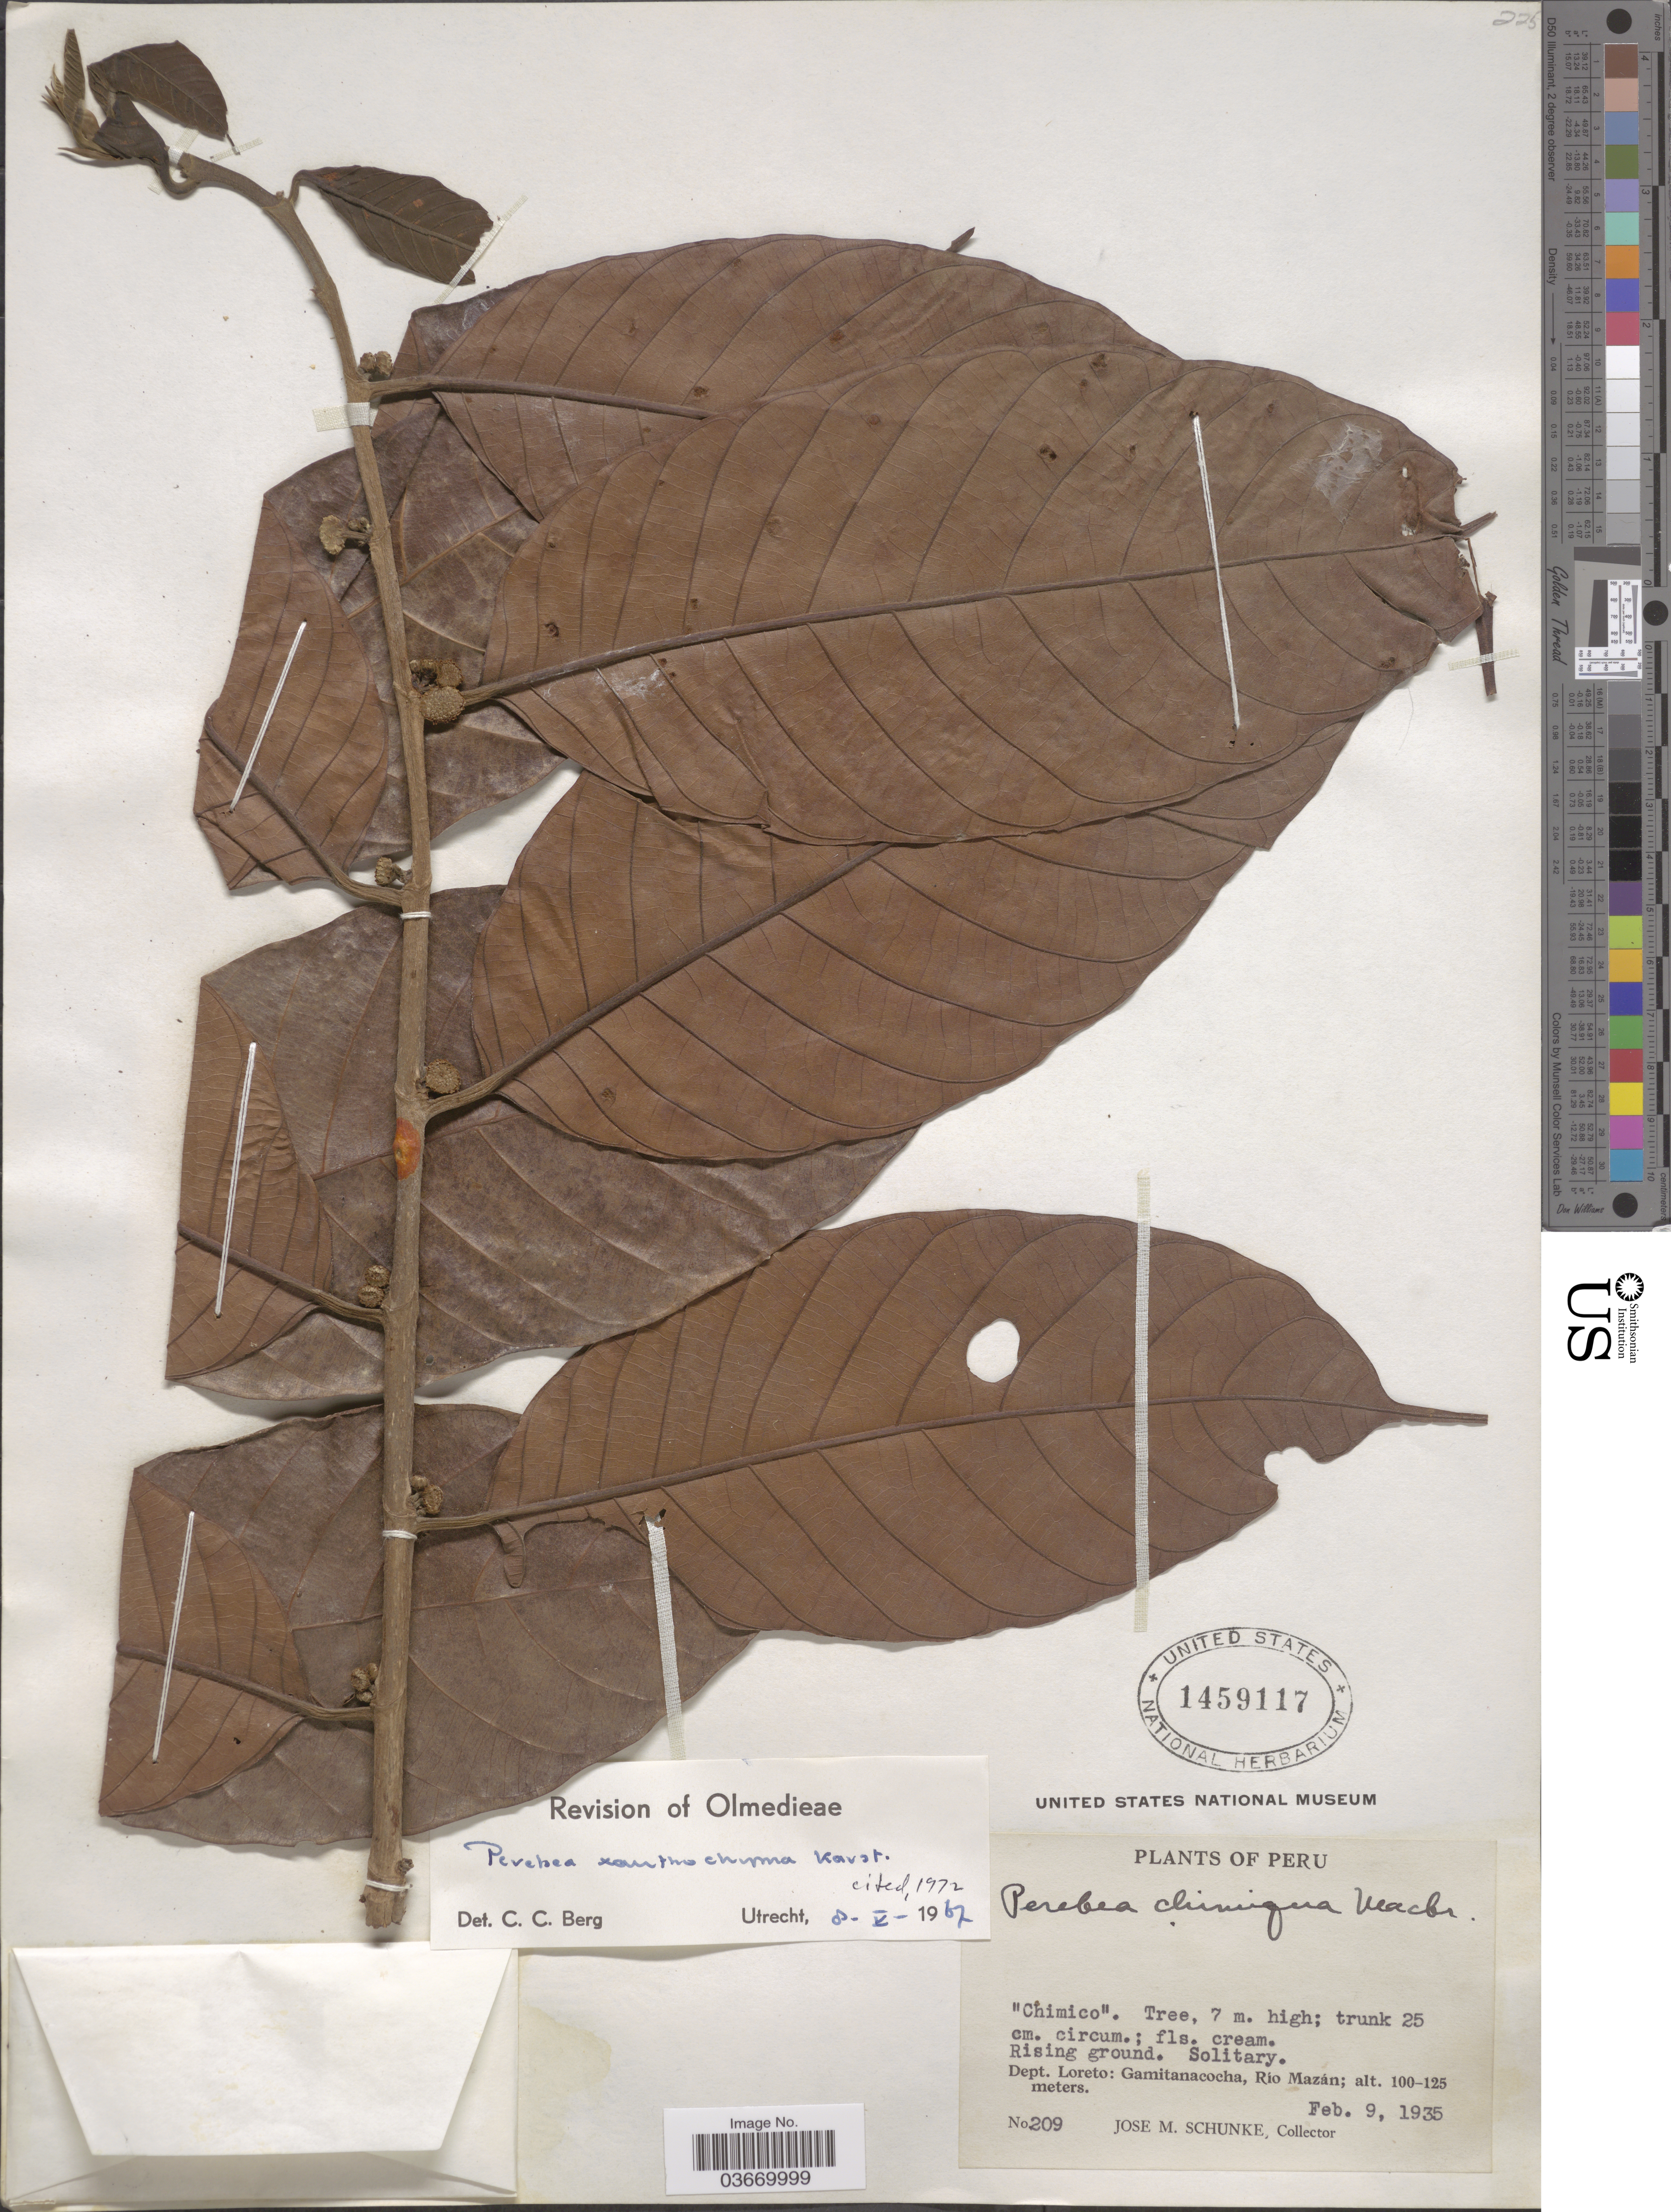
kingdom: Plantae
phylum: Tracheophyta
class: Magnoliopsida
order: Rosales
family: Moraceae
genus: Perebea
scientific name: Perebea xanthochyma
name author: H. Karst.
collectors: J. M. Schunke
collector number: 209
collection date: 1935-02-09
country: Peru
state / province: Loreto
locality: Dept. Loreto: Gamitanacocha, Rio Mazán.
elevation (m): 100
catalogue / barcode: US 1459117